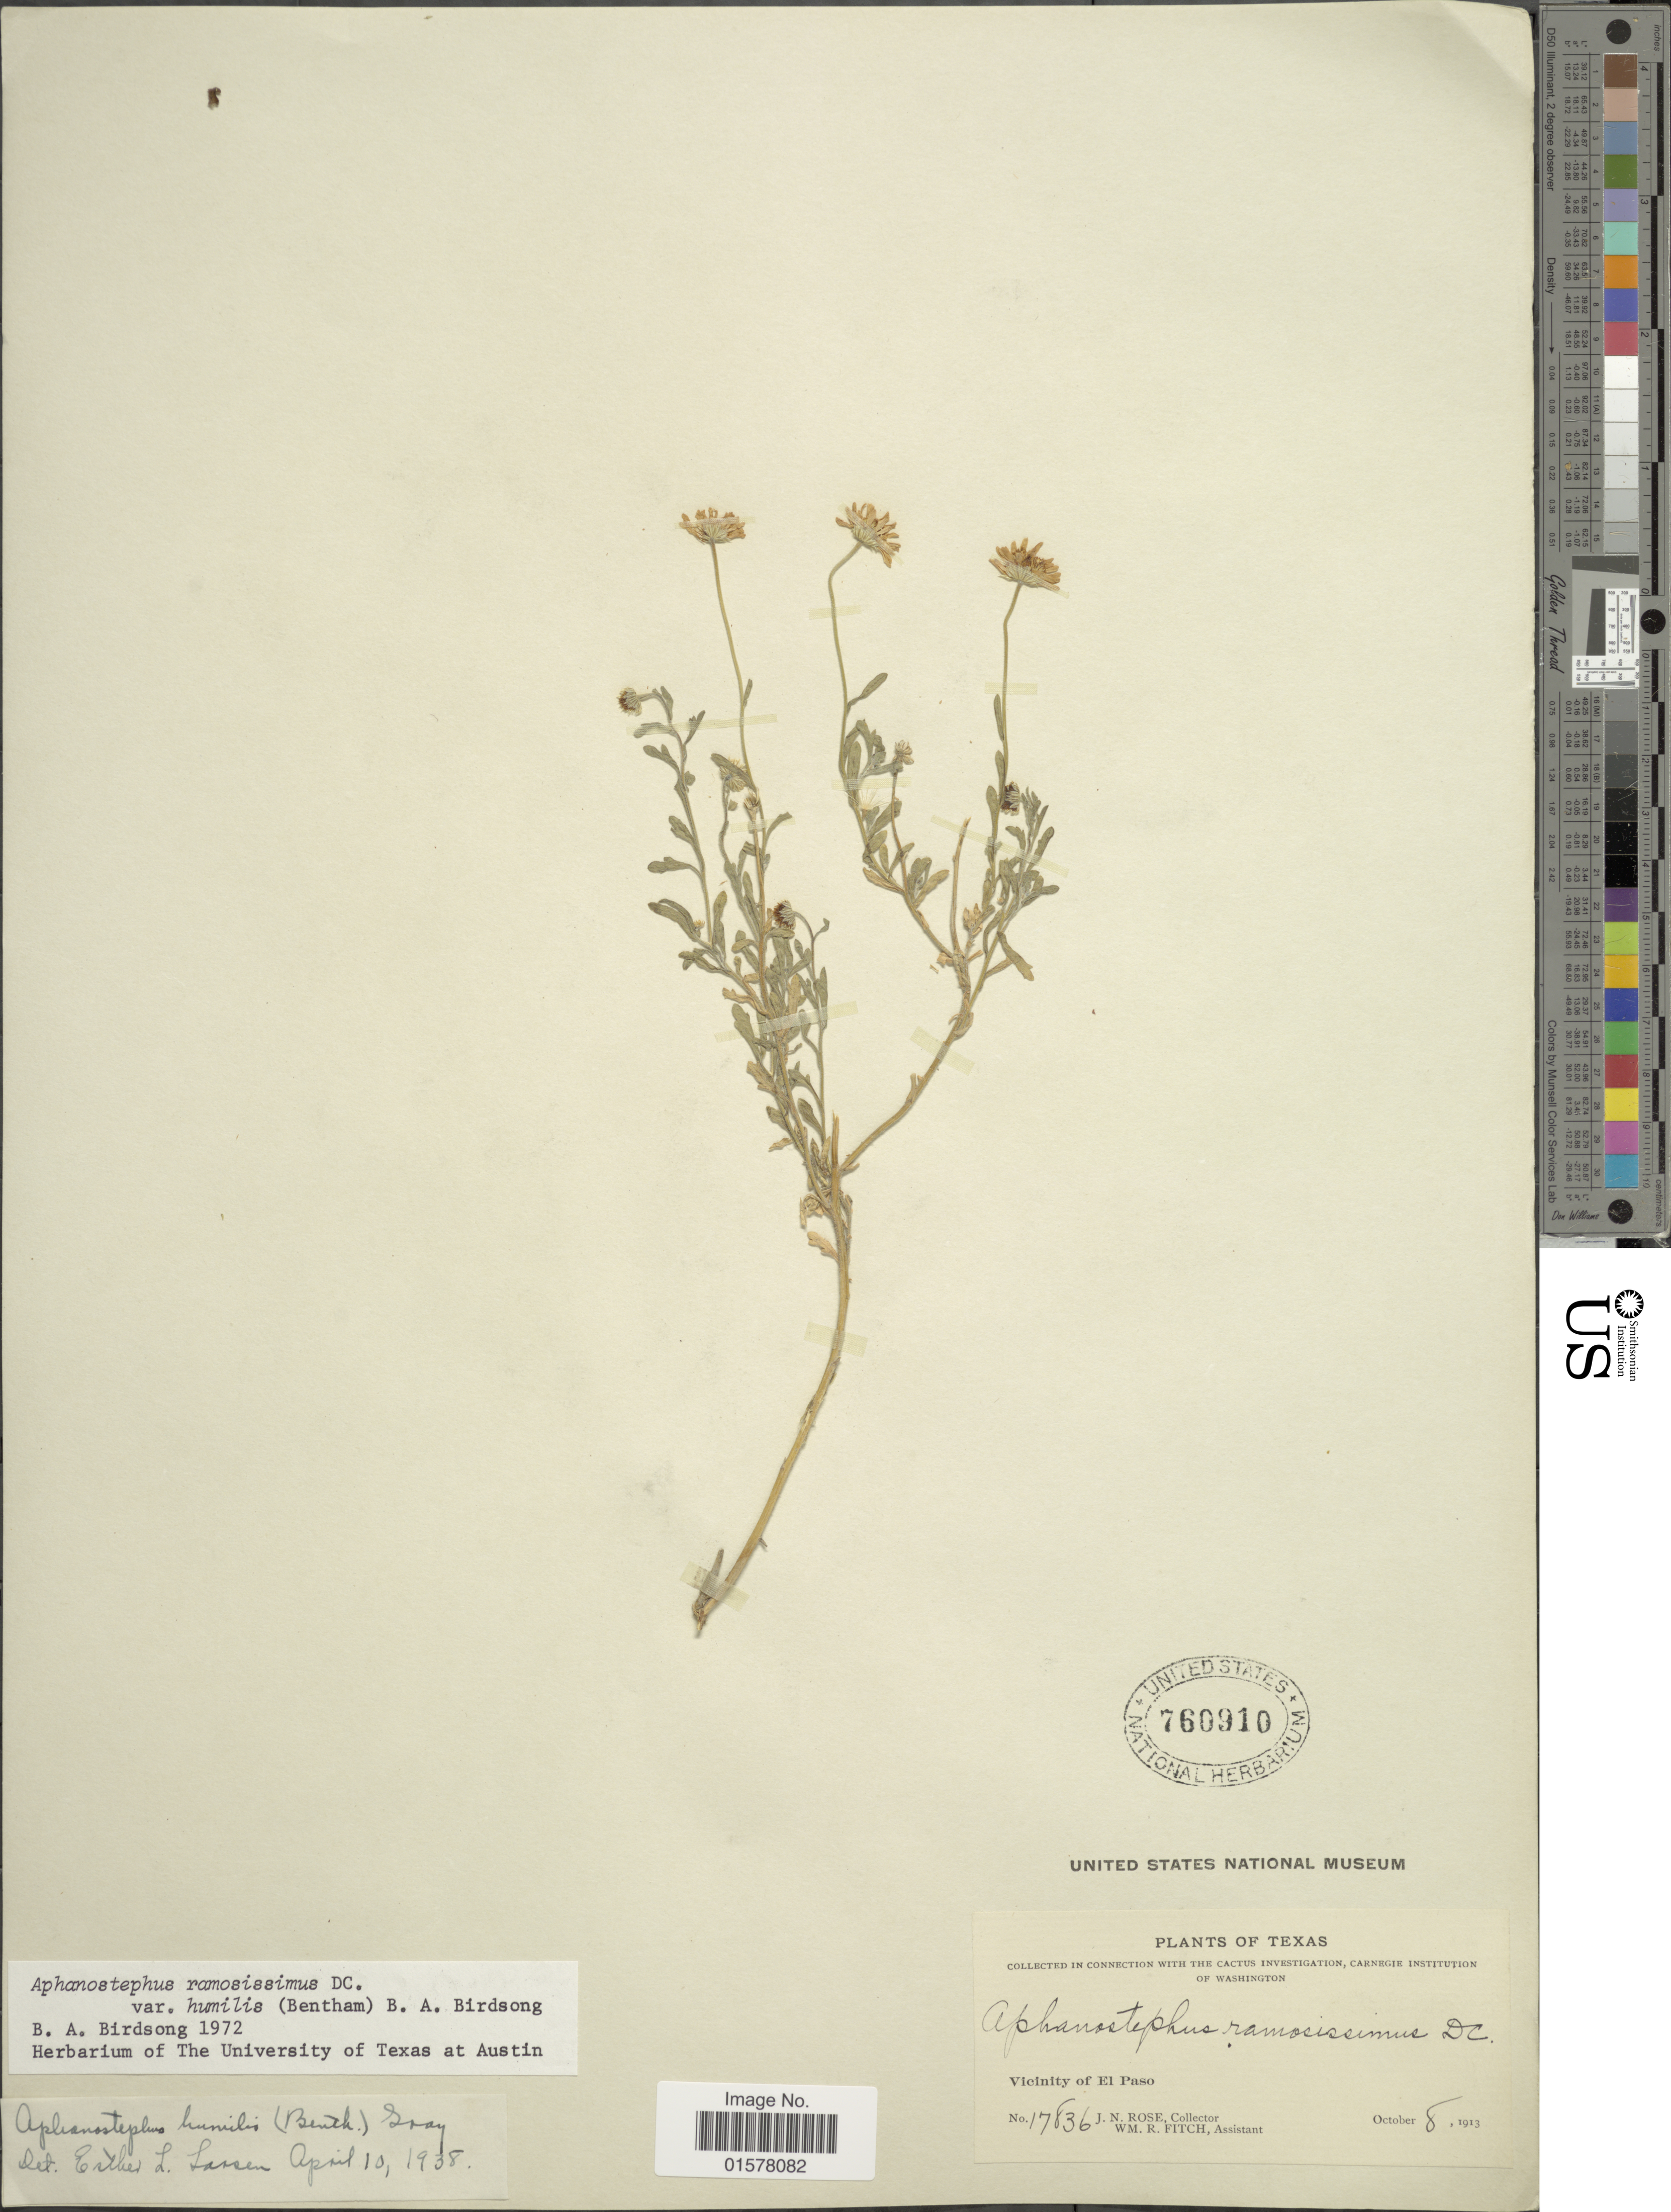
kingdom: Plantae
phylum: Tracheophyta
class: Magnoliopsida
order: Asterales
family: Asteraceae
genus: Aphanostephus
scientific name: Aphanostephus ramosissimus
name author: DC.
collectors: J. N. Rose & W. R. Fitch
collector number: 17836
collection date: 1913-10-08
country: United States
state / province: Texas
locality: Vicinity of El Paso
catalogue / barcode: US 760910